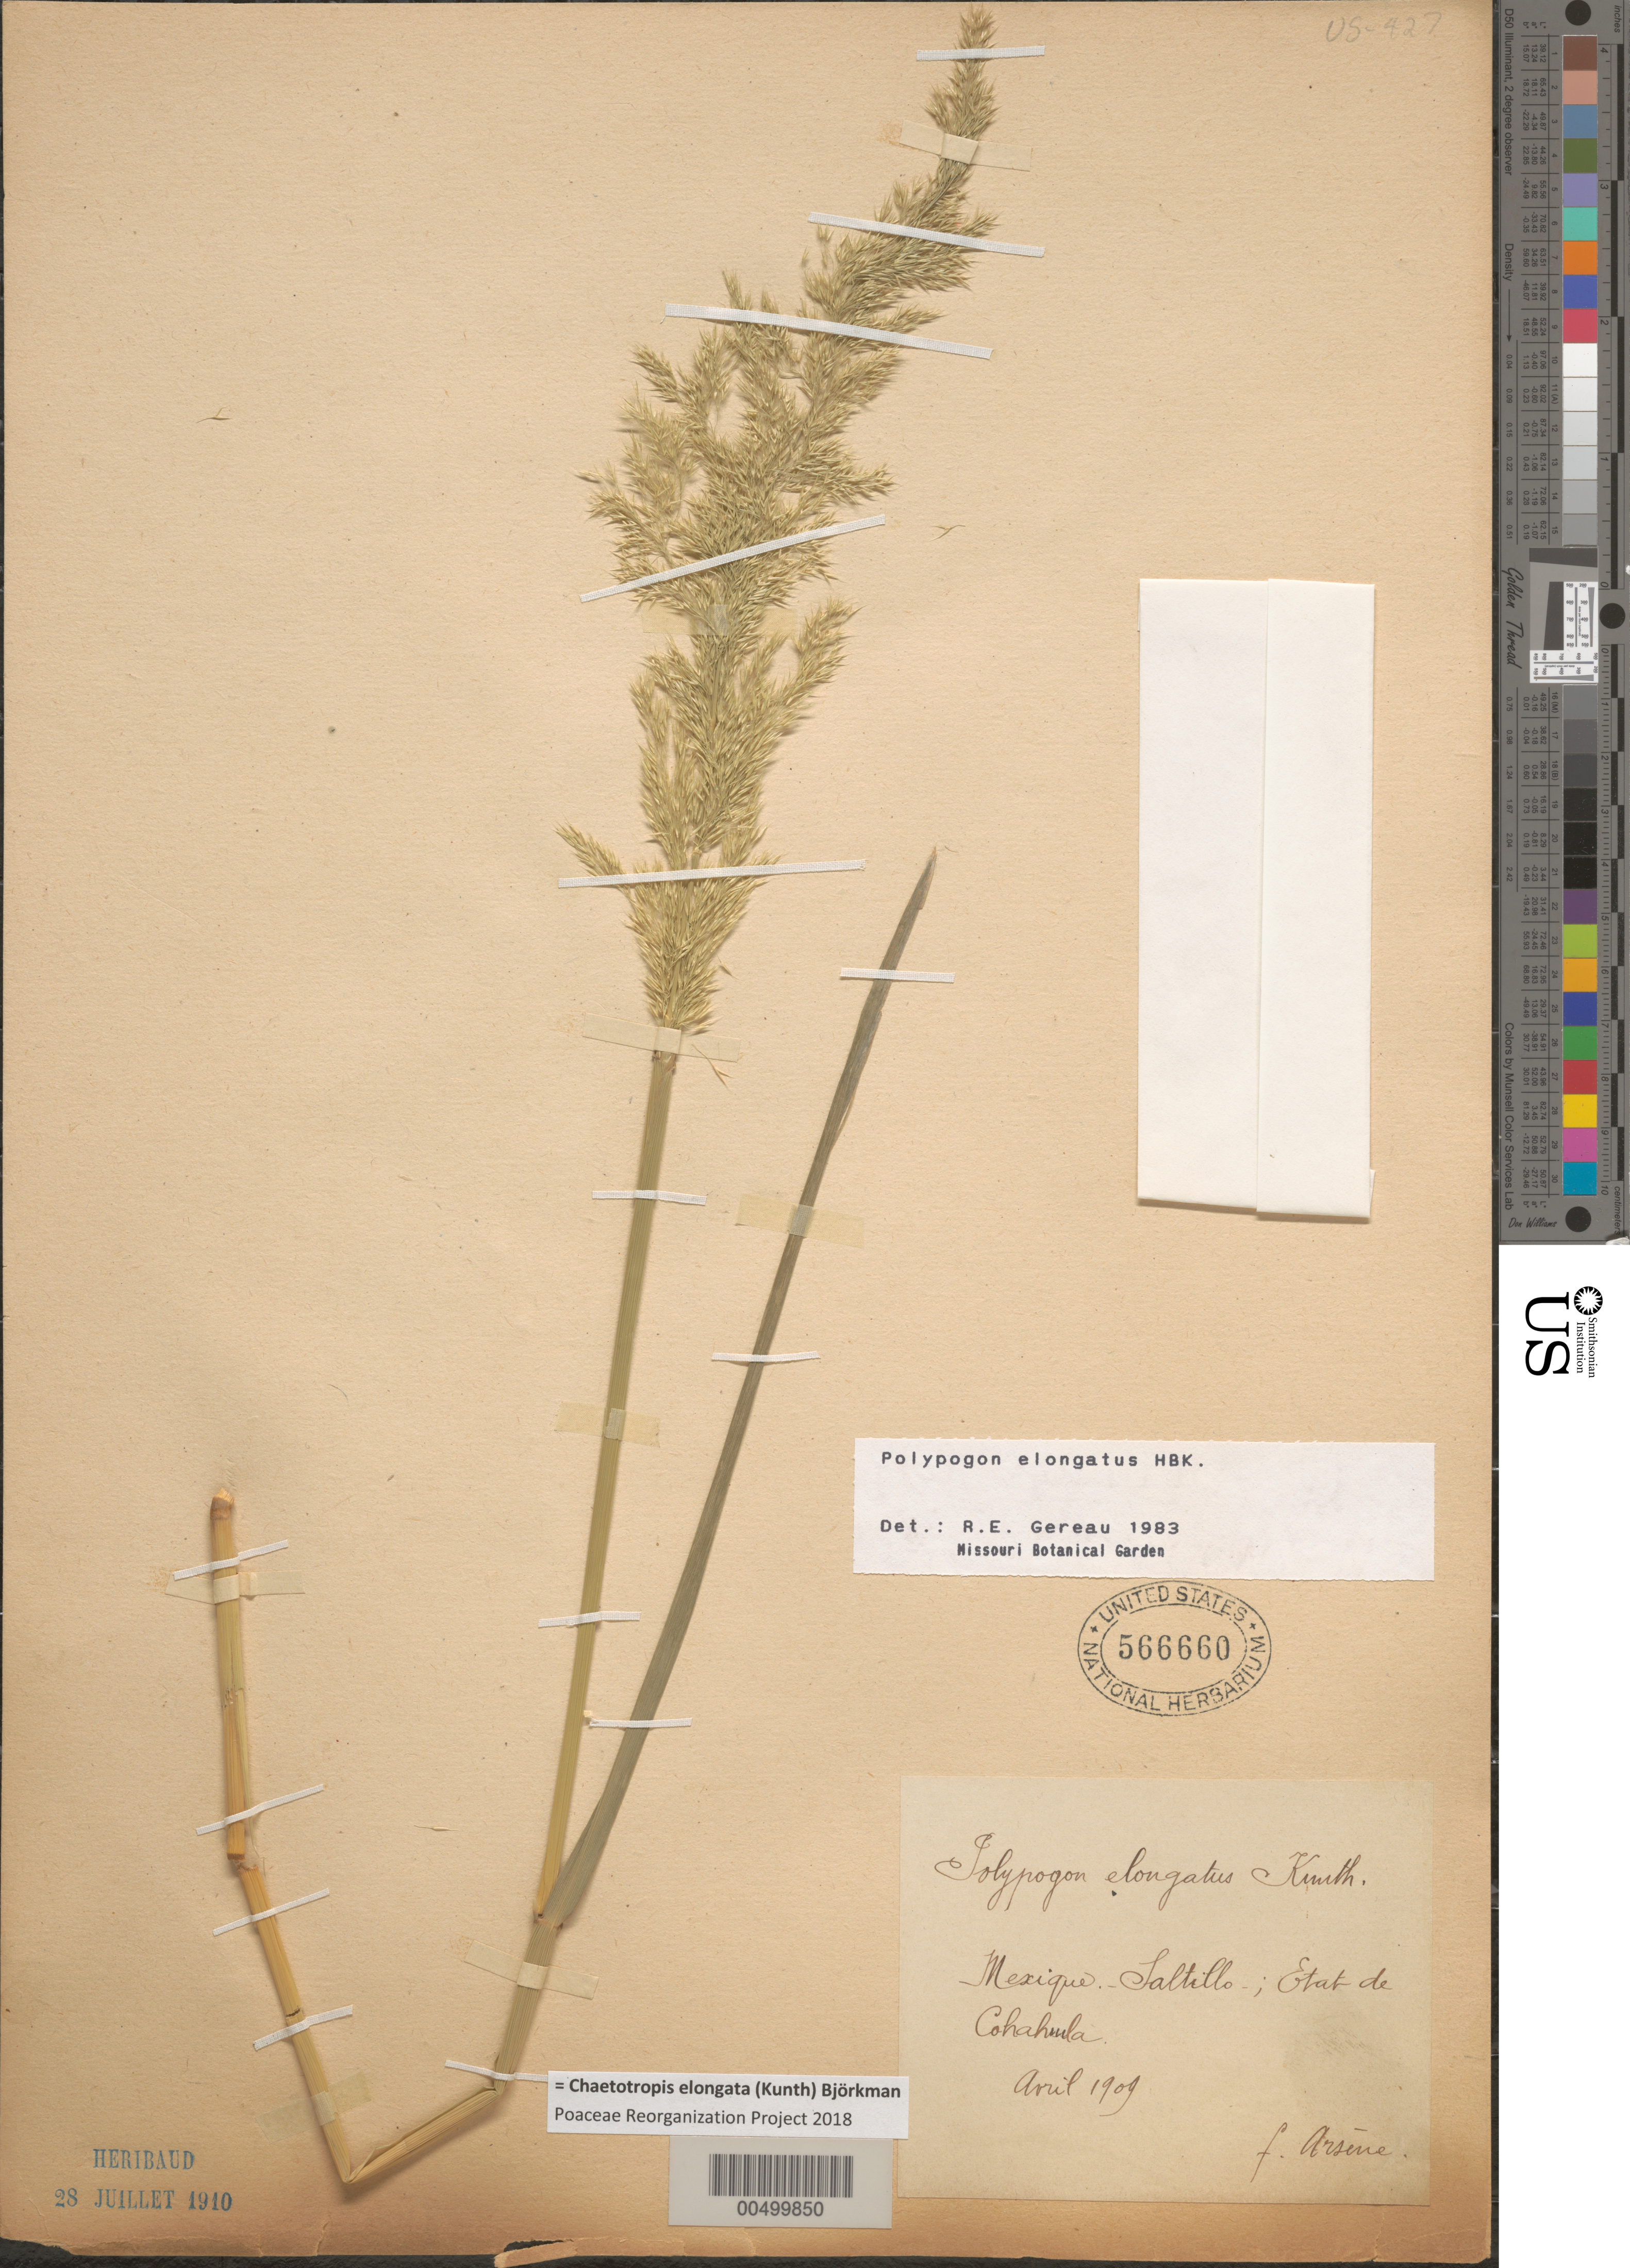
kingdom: Plantae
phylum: Tracheophyta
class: Liliopsida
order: Poales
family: Poaceae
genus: Chaetotropis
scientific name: Chaetotropis elongata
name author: (Kunth) Björkman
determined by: Poaceae Reorganization Project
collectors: Bro. G. Arsène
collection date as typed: Apr 1909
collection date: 1909-04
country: Mexico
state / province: Coahuila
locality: Saltillo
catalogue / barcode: US 566660